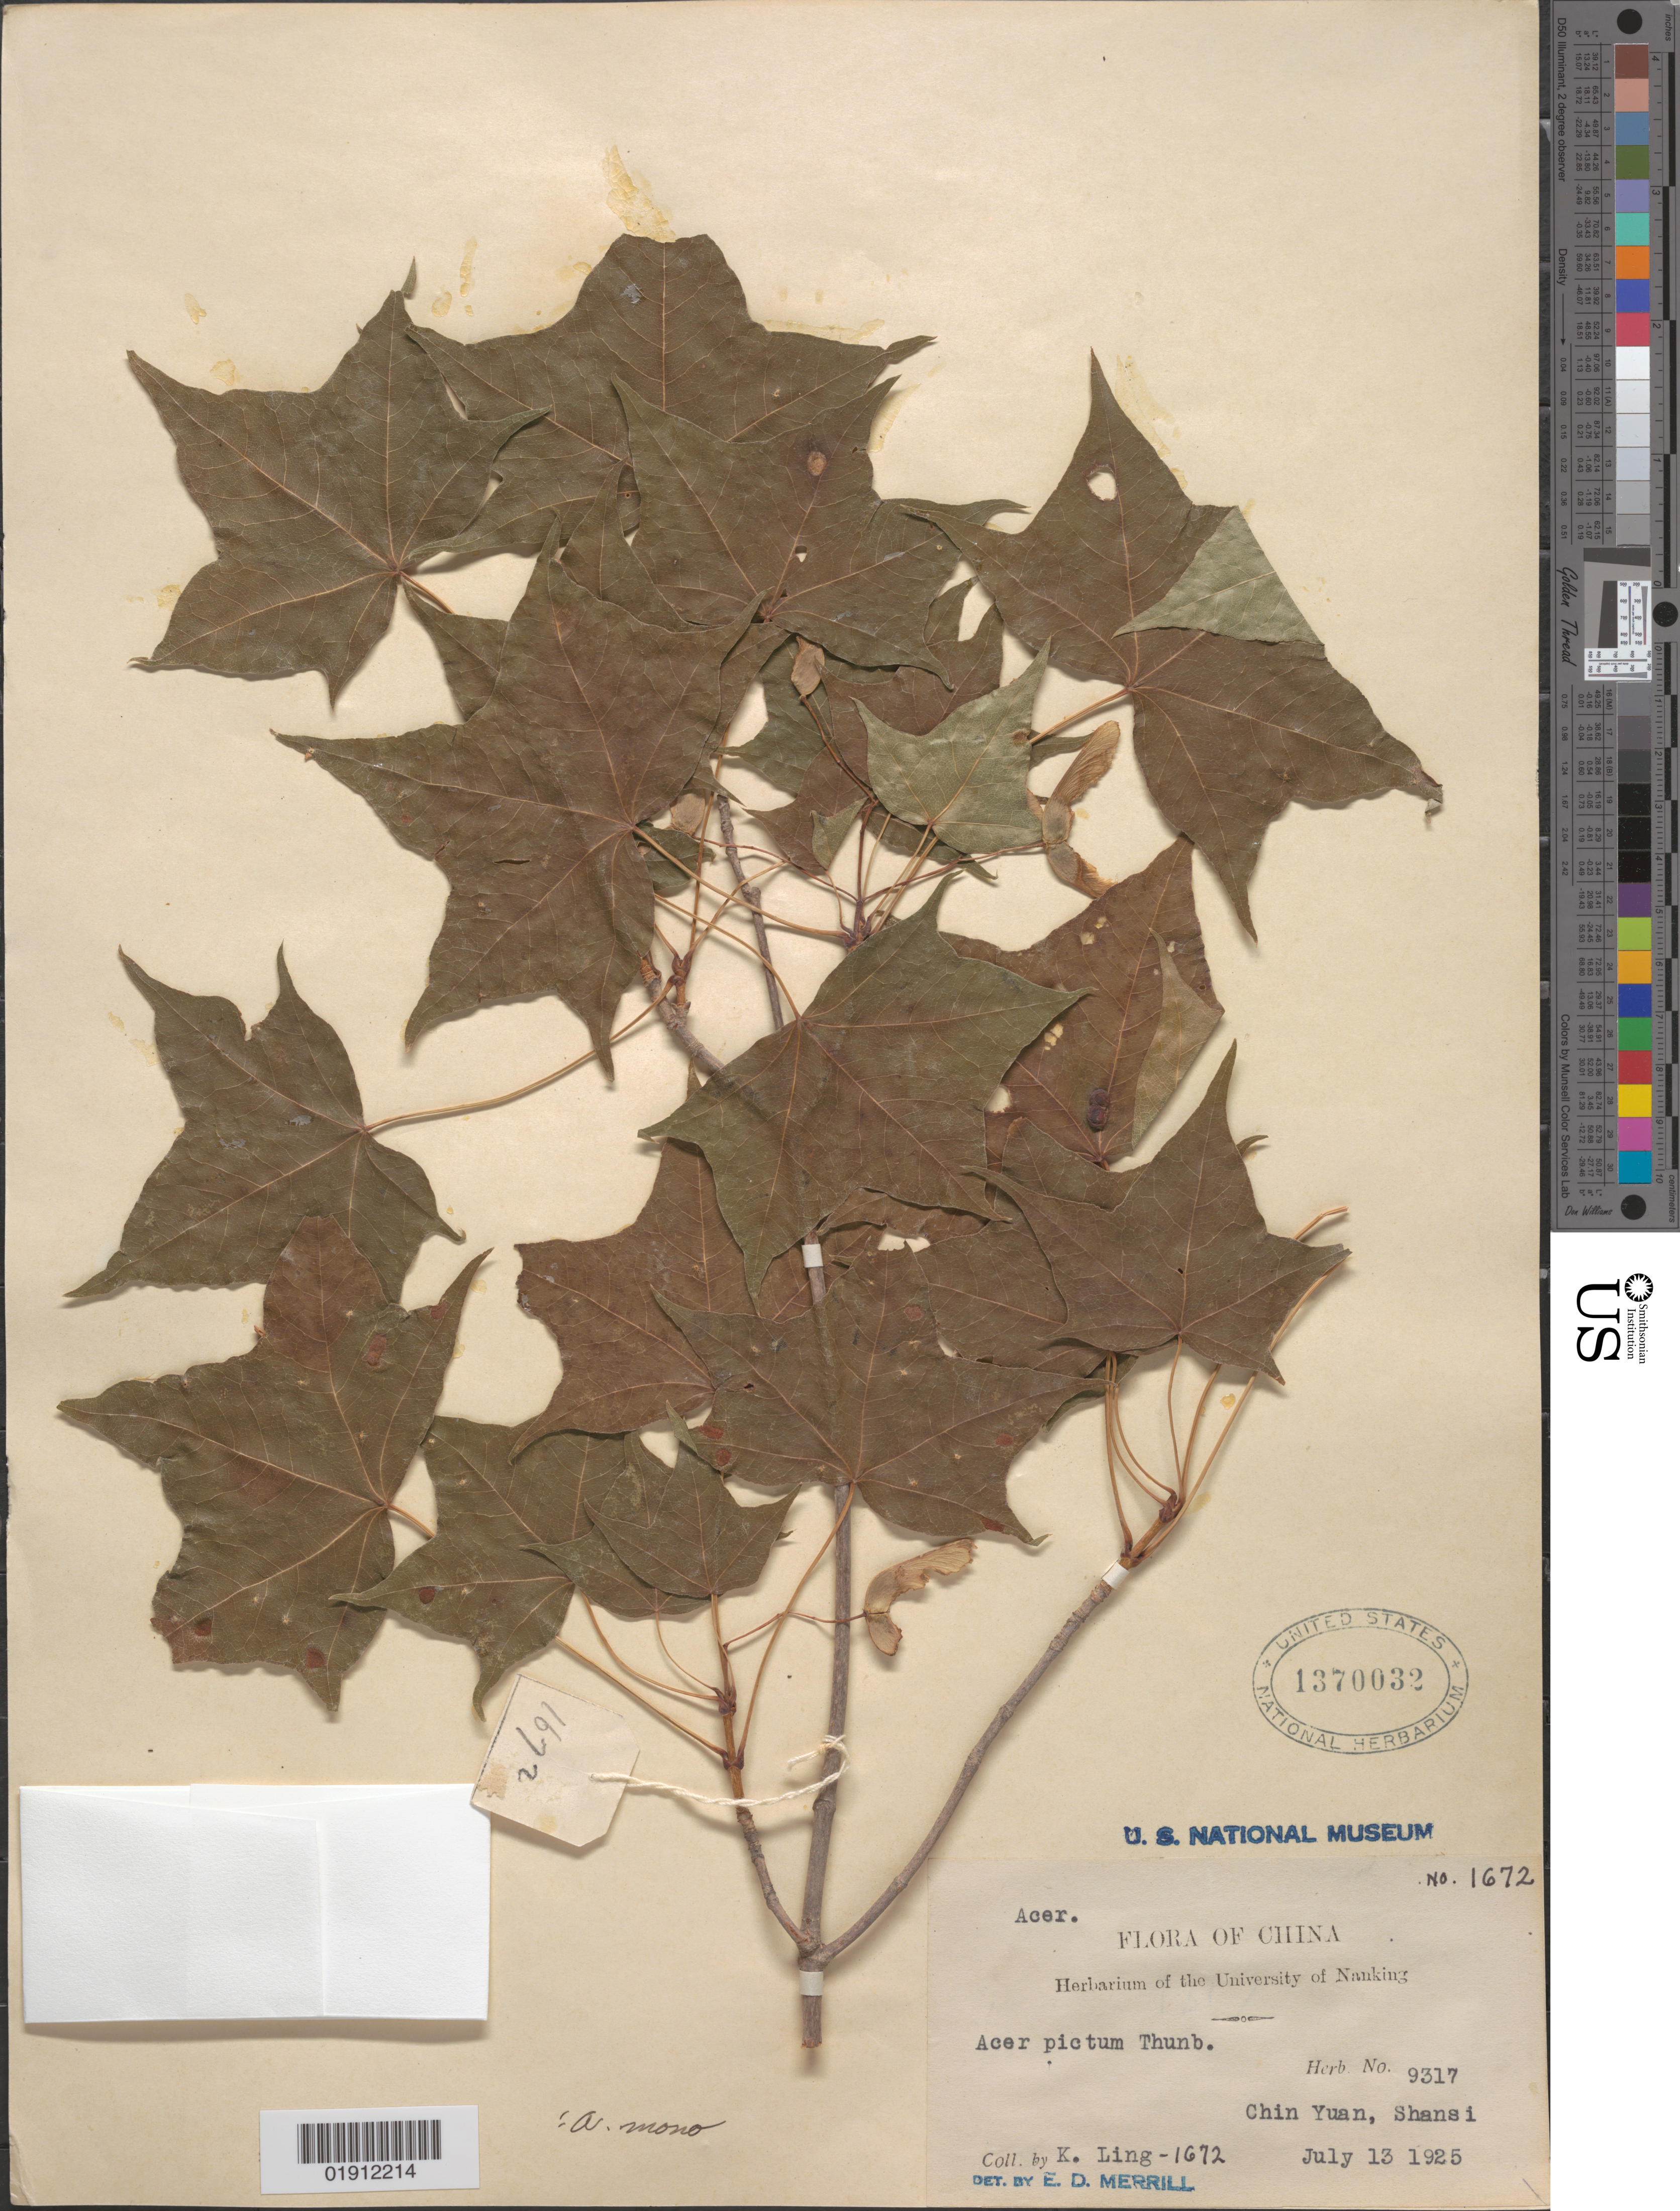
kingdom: Plantae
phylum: Tracheophyta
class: Magnoliopsida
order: Sapindales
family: Sapindaceae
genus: Acer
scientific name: Acer cappadocicum subsp. truncatum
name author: (Bunge) A.E. Murray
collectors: K. Ling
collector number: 1672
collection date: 1925-07-13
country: China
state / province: Shanxi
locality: Shansi [Shanxi], Chin Yuan [Qinhe ?]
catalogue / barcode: US 1370032